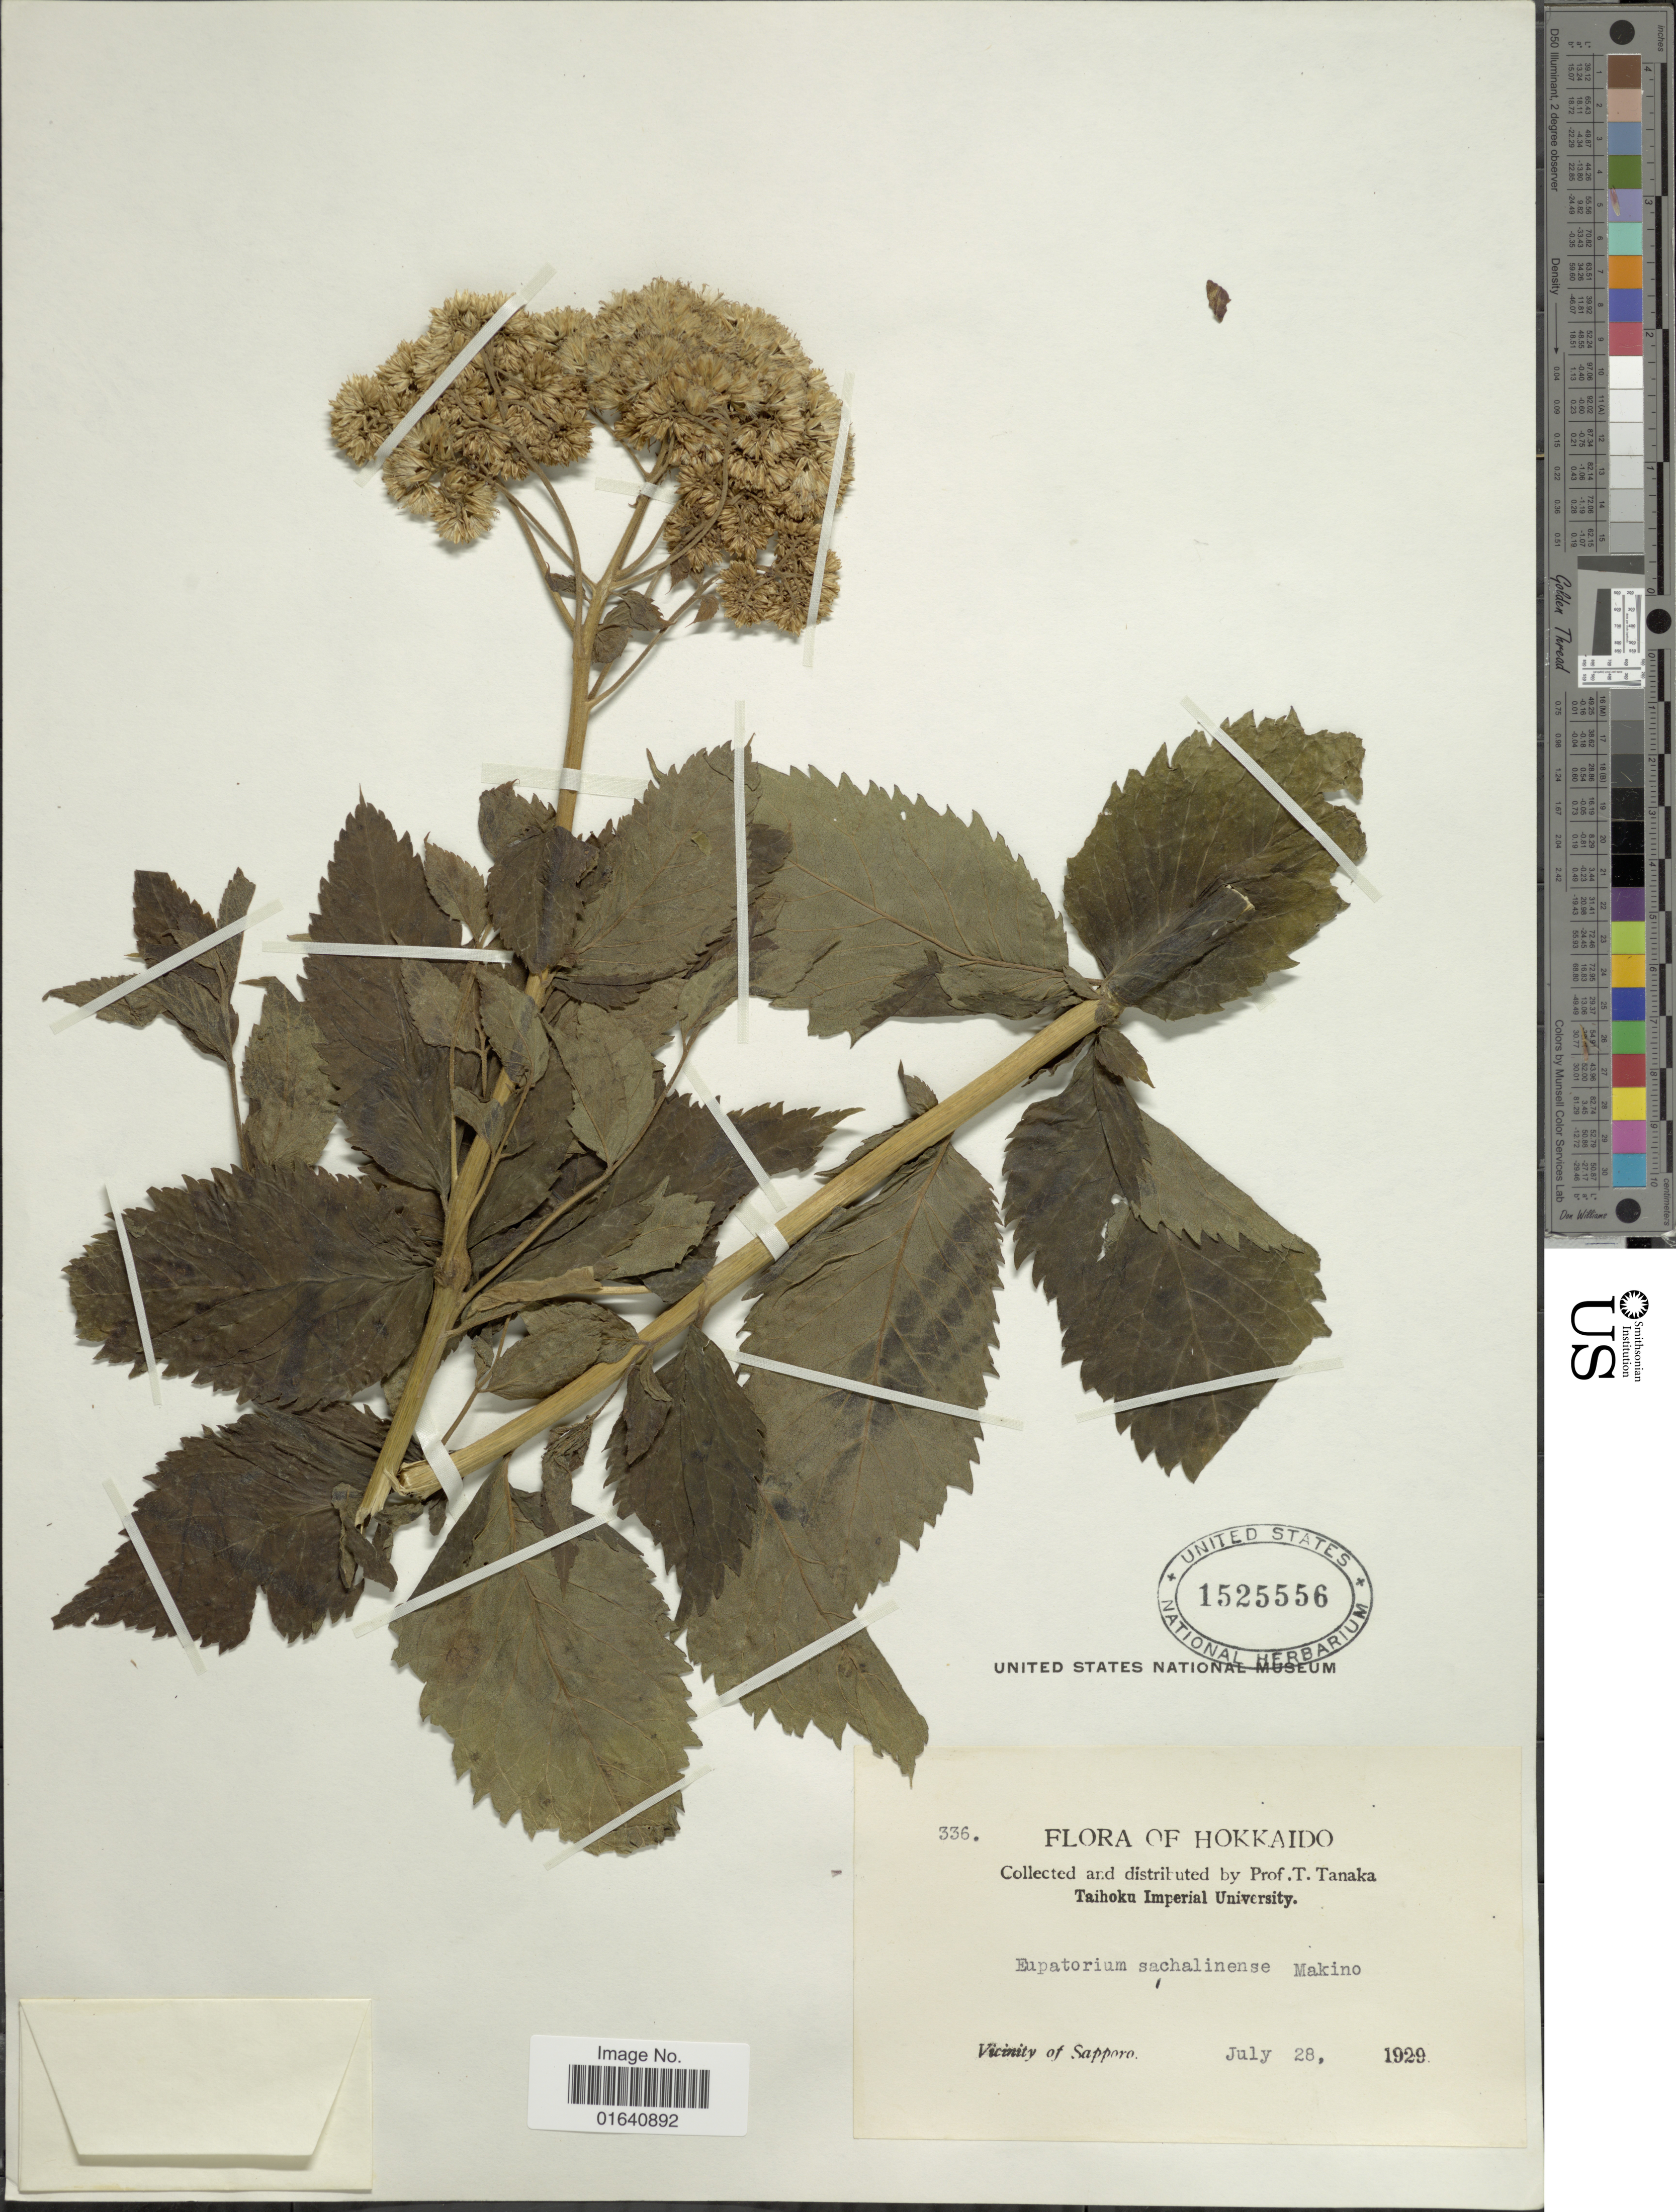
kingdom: Plantae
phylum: Tracheophyta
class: Magnoliopsida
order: Asterales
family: Asteraceae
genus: Eupatorium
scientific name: Eupatorium sachalinense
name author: (F. Schmidt) Makino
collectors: T. Tanaka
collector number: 336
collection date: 1929-07-28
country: Japan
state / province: Hokkaidō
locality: Hokkaido, Vicinity of Sapporo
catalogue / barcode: US 1525556